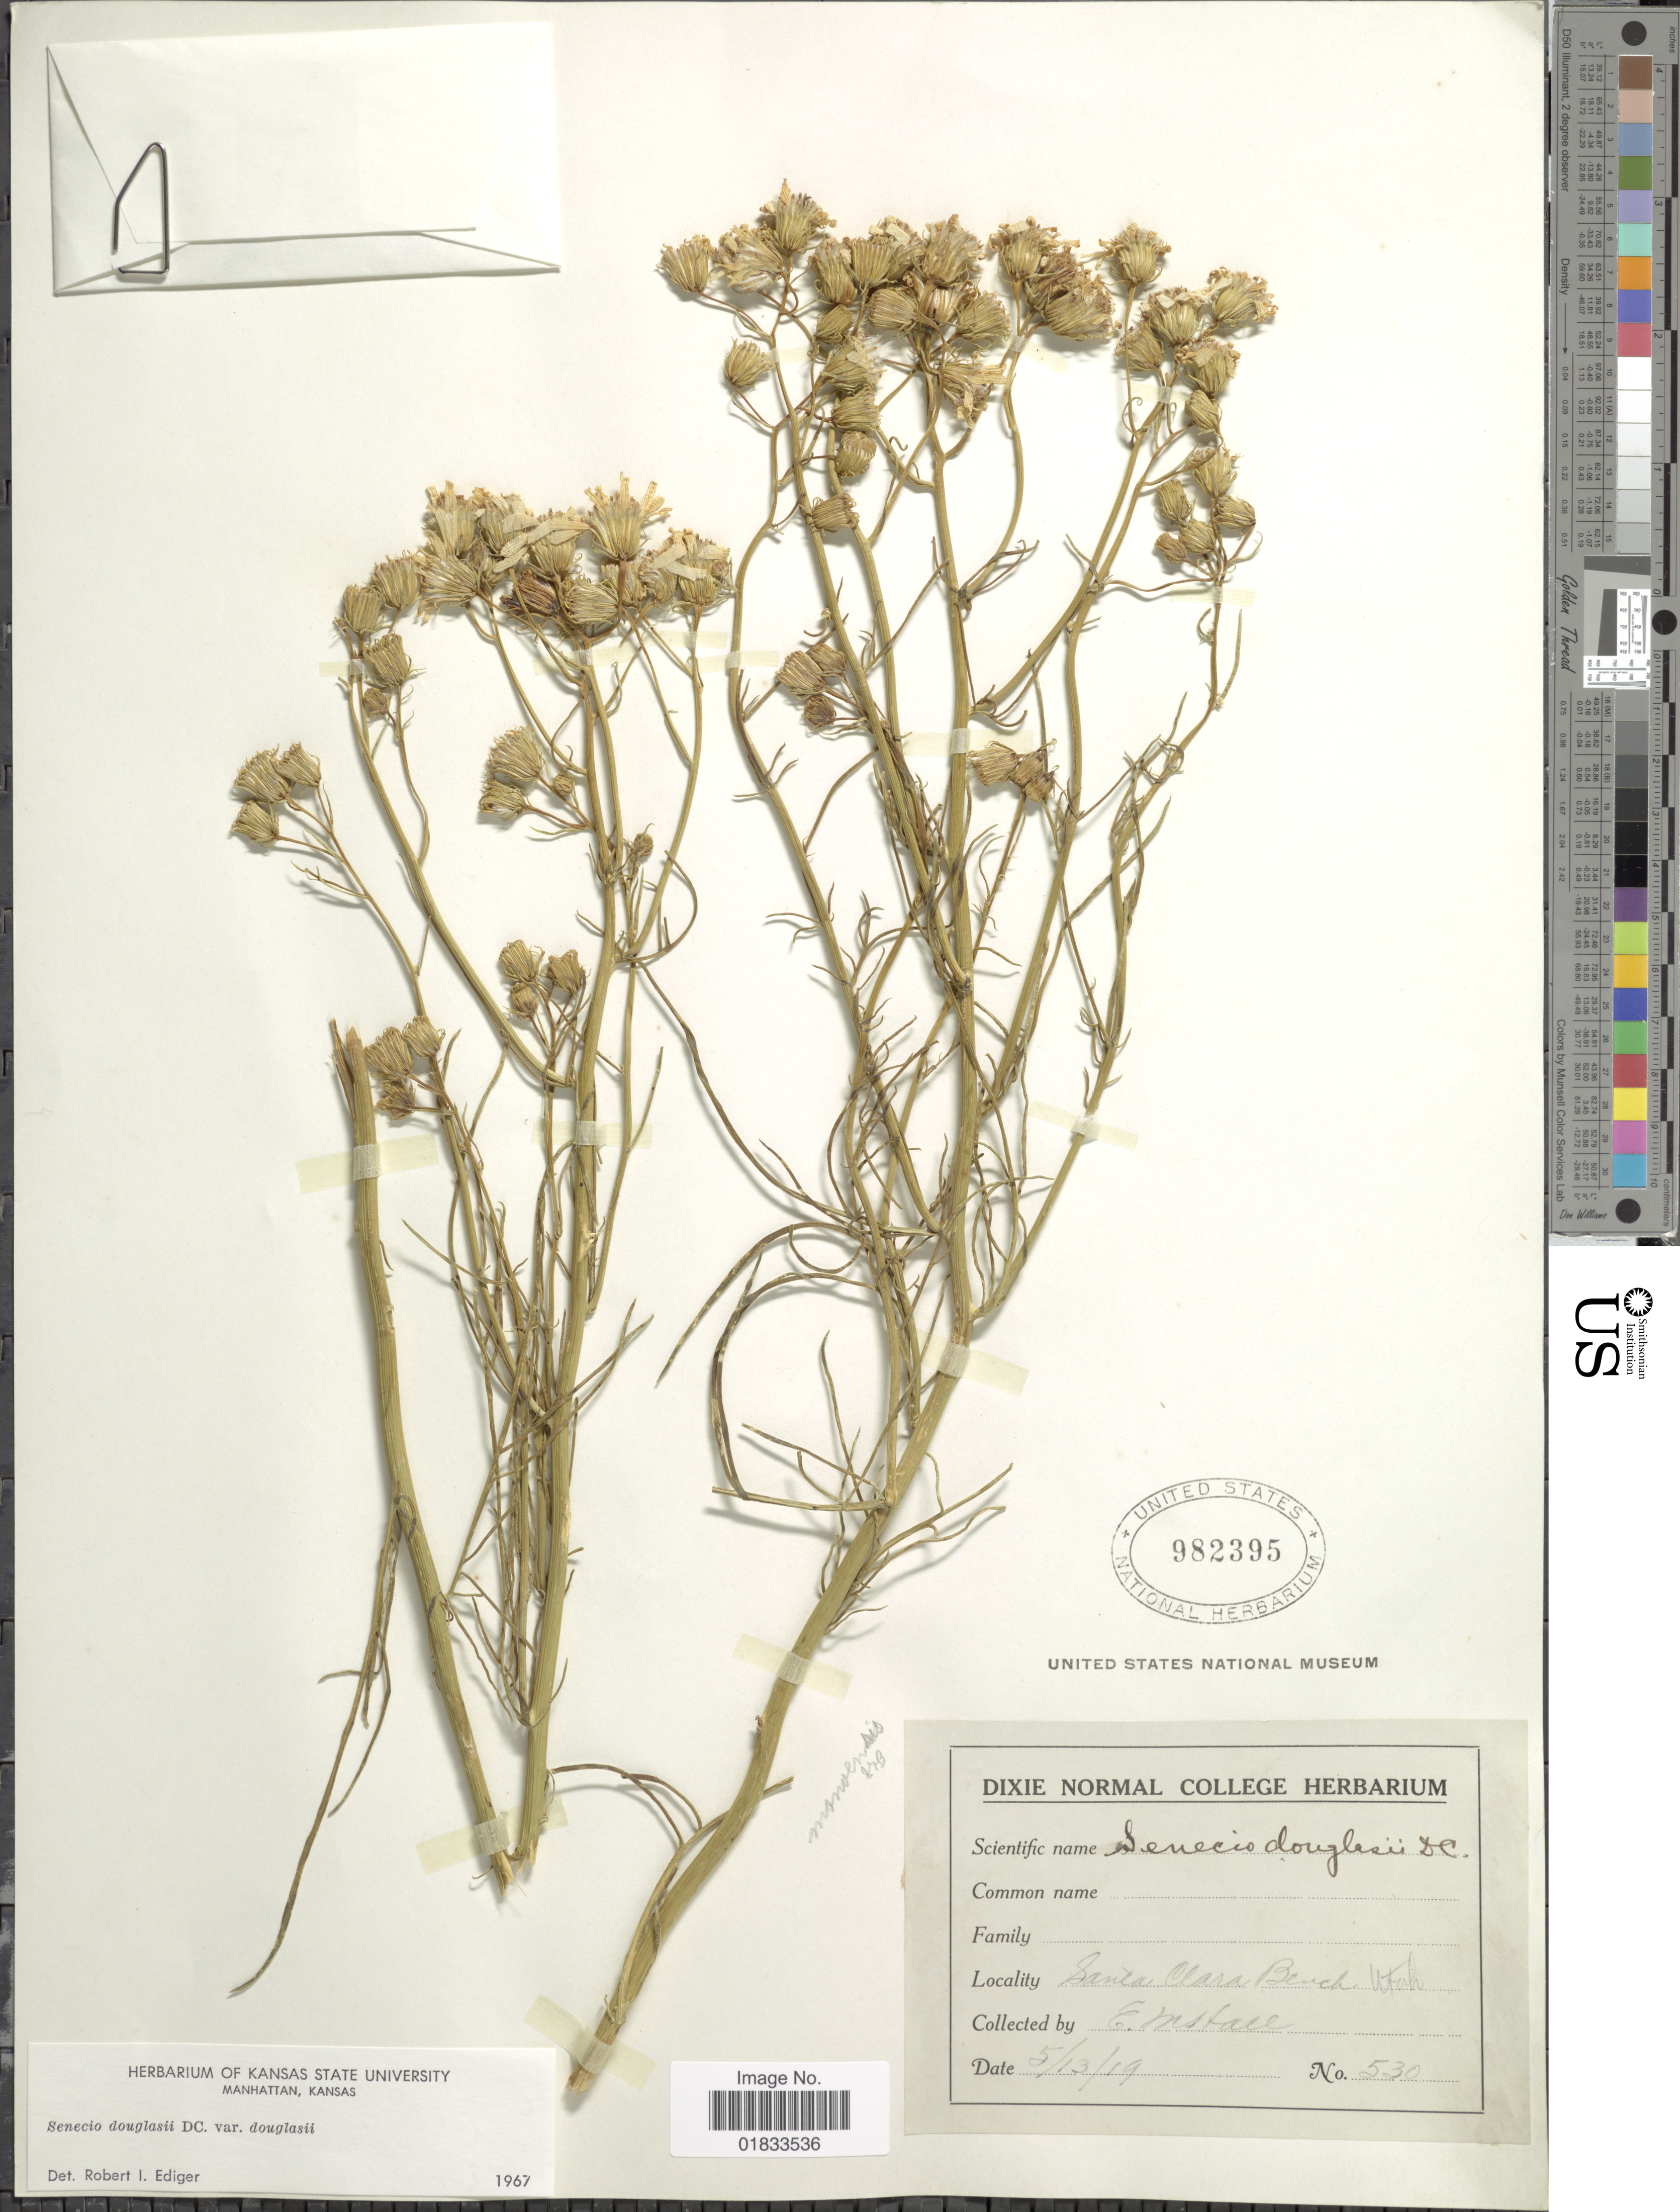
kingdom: Plantae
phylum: Tracheophyta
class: Magnoliopsida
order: Asterales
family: Asteraceae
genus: Senecio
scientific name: Senecio flaccidus var. douglasii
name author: (DC.) B.L. Turner & T.M. Barkley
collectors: E. Mitall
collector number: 530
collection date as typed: Transcribed d/m/y: 13/5/19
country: United States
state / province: Utah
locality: Santa Clara Beach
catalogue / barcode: US 982395